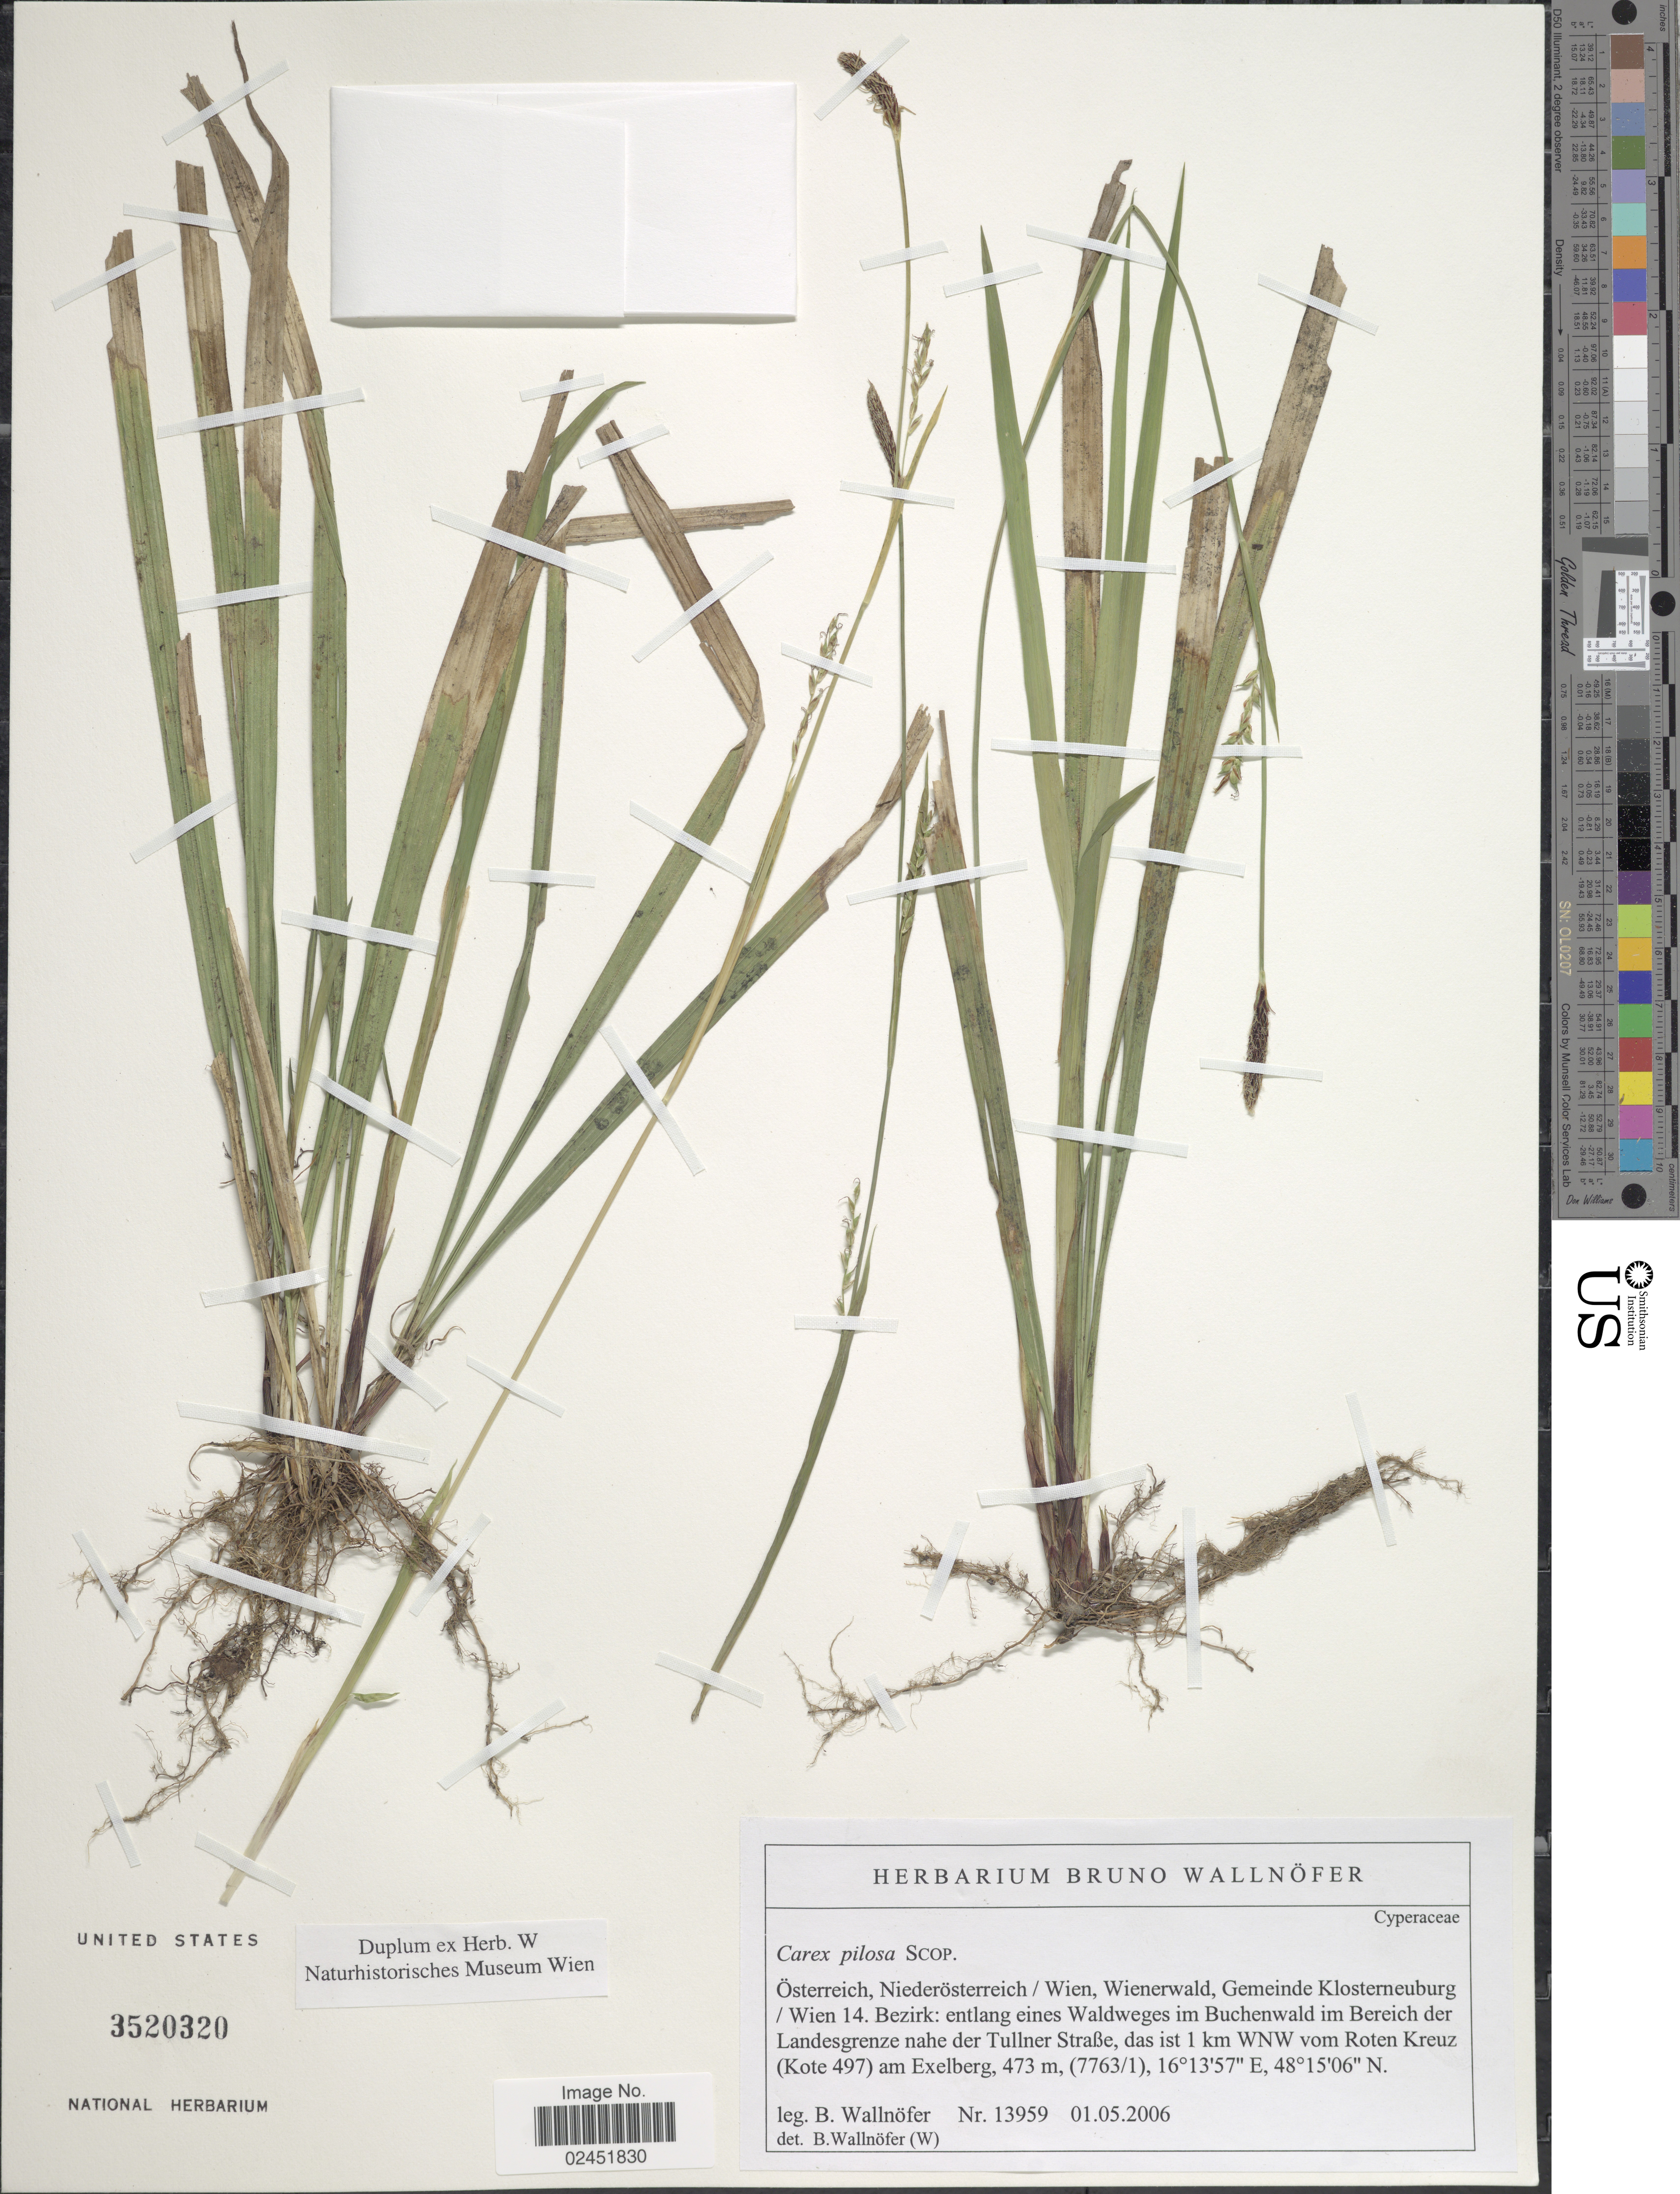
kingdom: Plantae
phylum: Tracheophyta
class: Liliopsida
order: Poales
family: Cyperaceae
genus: Carex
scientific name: Carex pilosa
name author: Scop.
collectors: B. Wallnöfer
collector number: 13959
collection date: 2006-05-01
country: Austria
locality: Osterreich, Niederosterreich/Wien, Wienerwald, Gemeinde Klosterneuburg/Wien 14. Bezirk: entlang eines Waldweges im Buchenwald im Bereich der Landesgrenze nahe der Tullner Strabe, das ist 1 km WNW vom Roten Kreuz (Kote 497) am Exelberg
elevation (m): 473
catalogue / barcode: US 3520320